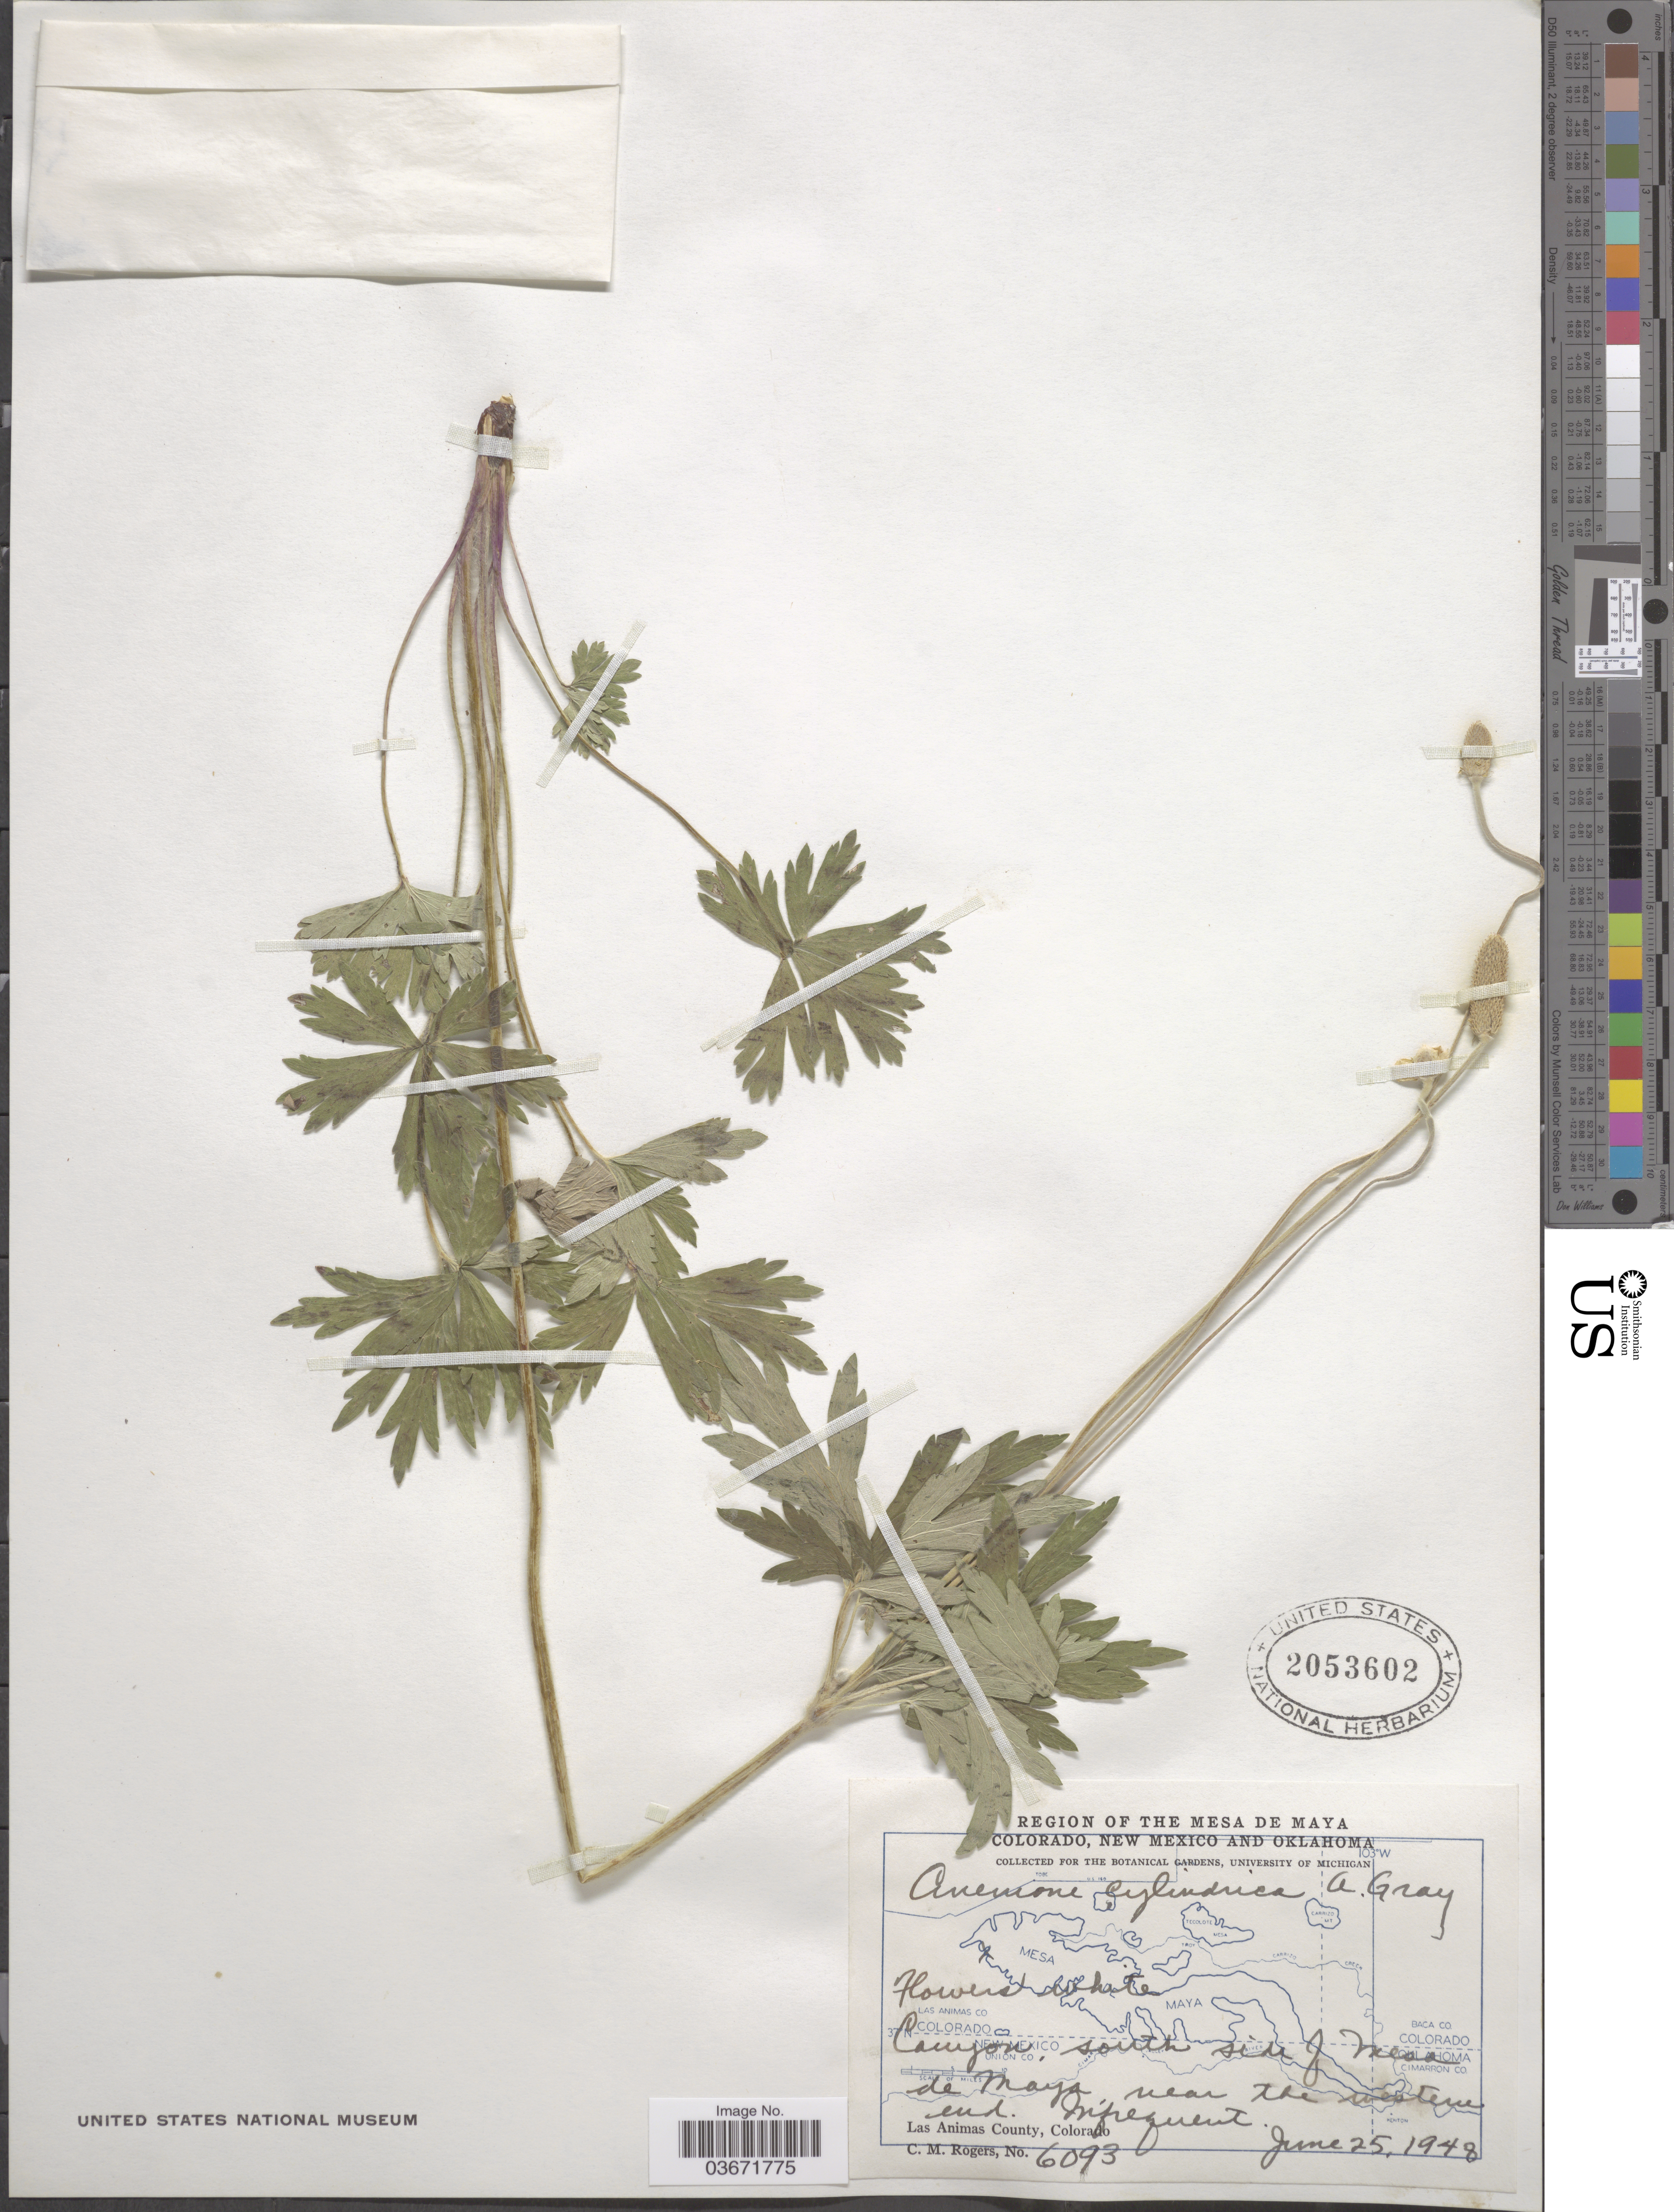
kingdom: Plantae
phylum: Tracheophyta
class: Magnoliopsida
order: Ranunculales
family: Ranunculaceae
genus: Anemone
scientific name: Anemone cylindrica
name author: A. Gray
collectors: C. M. Rogers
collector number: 6093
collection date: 1948-06-25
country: United States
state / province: Colorado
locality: Region of the Mesa de Maya. Canyon, south side of Mesa de Maya, near the western end. Las Animas County.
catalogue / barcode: US 2053602